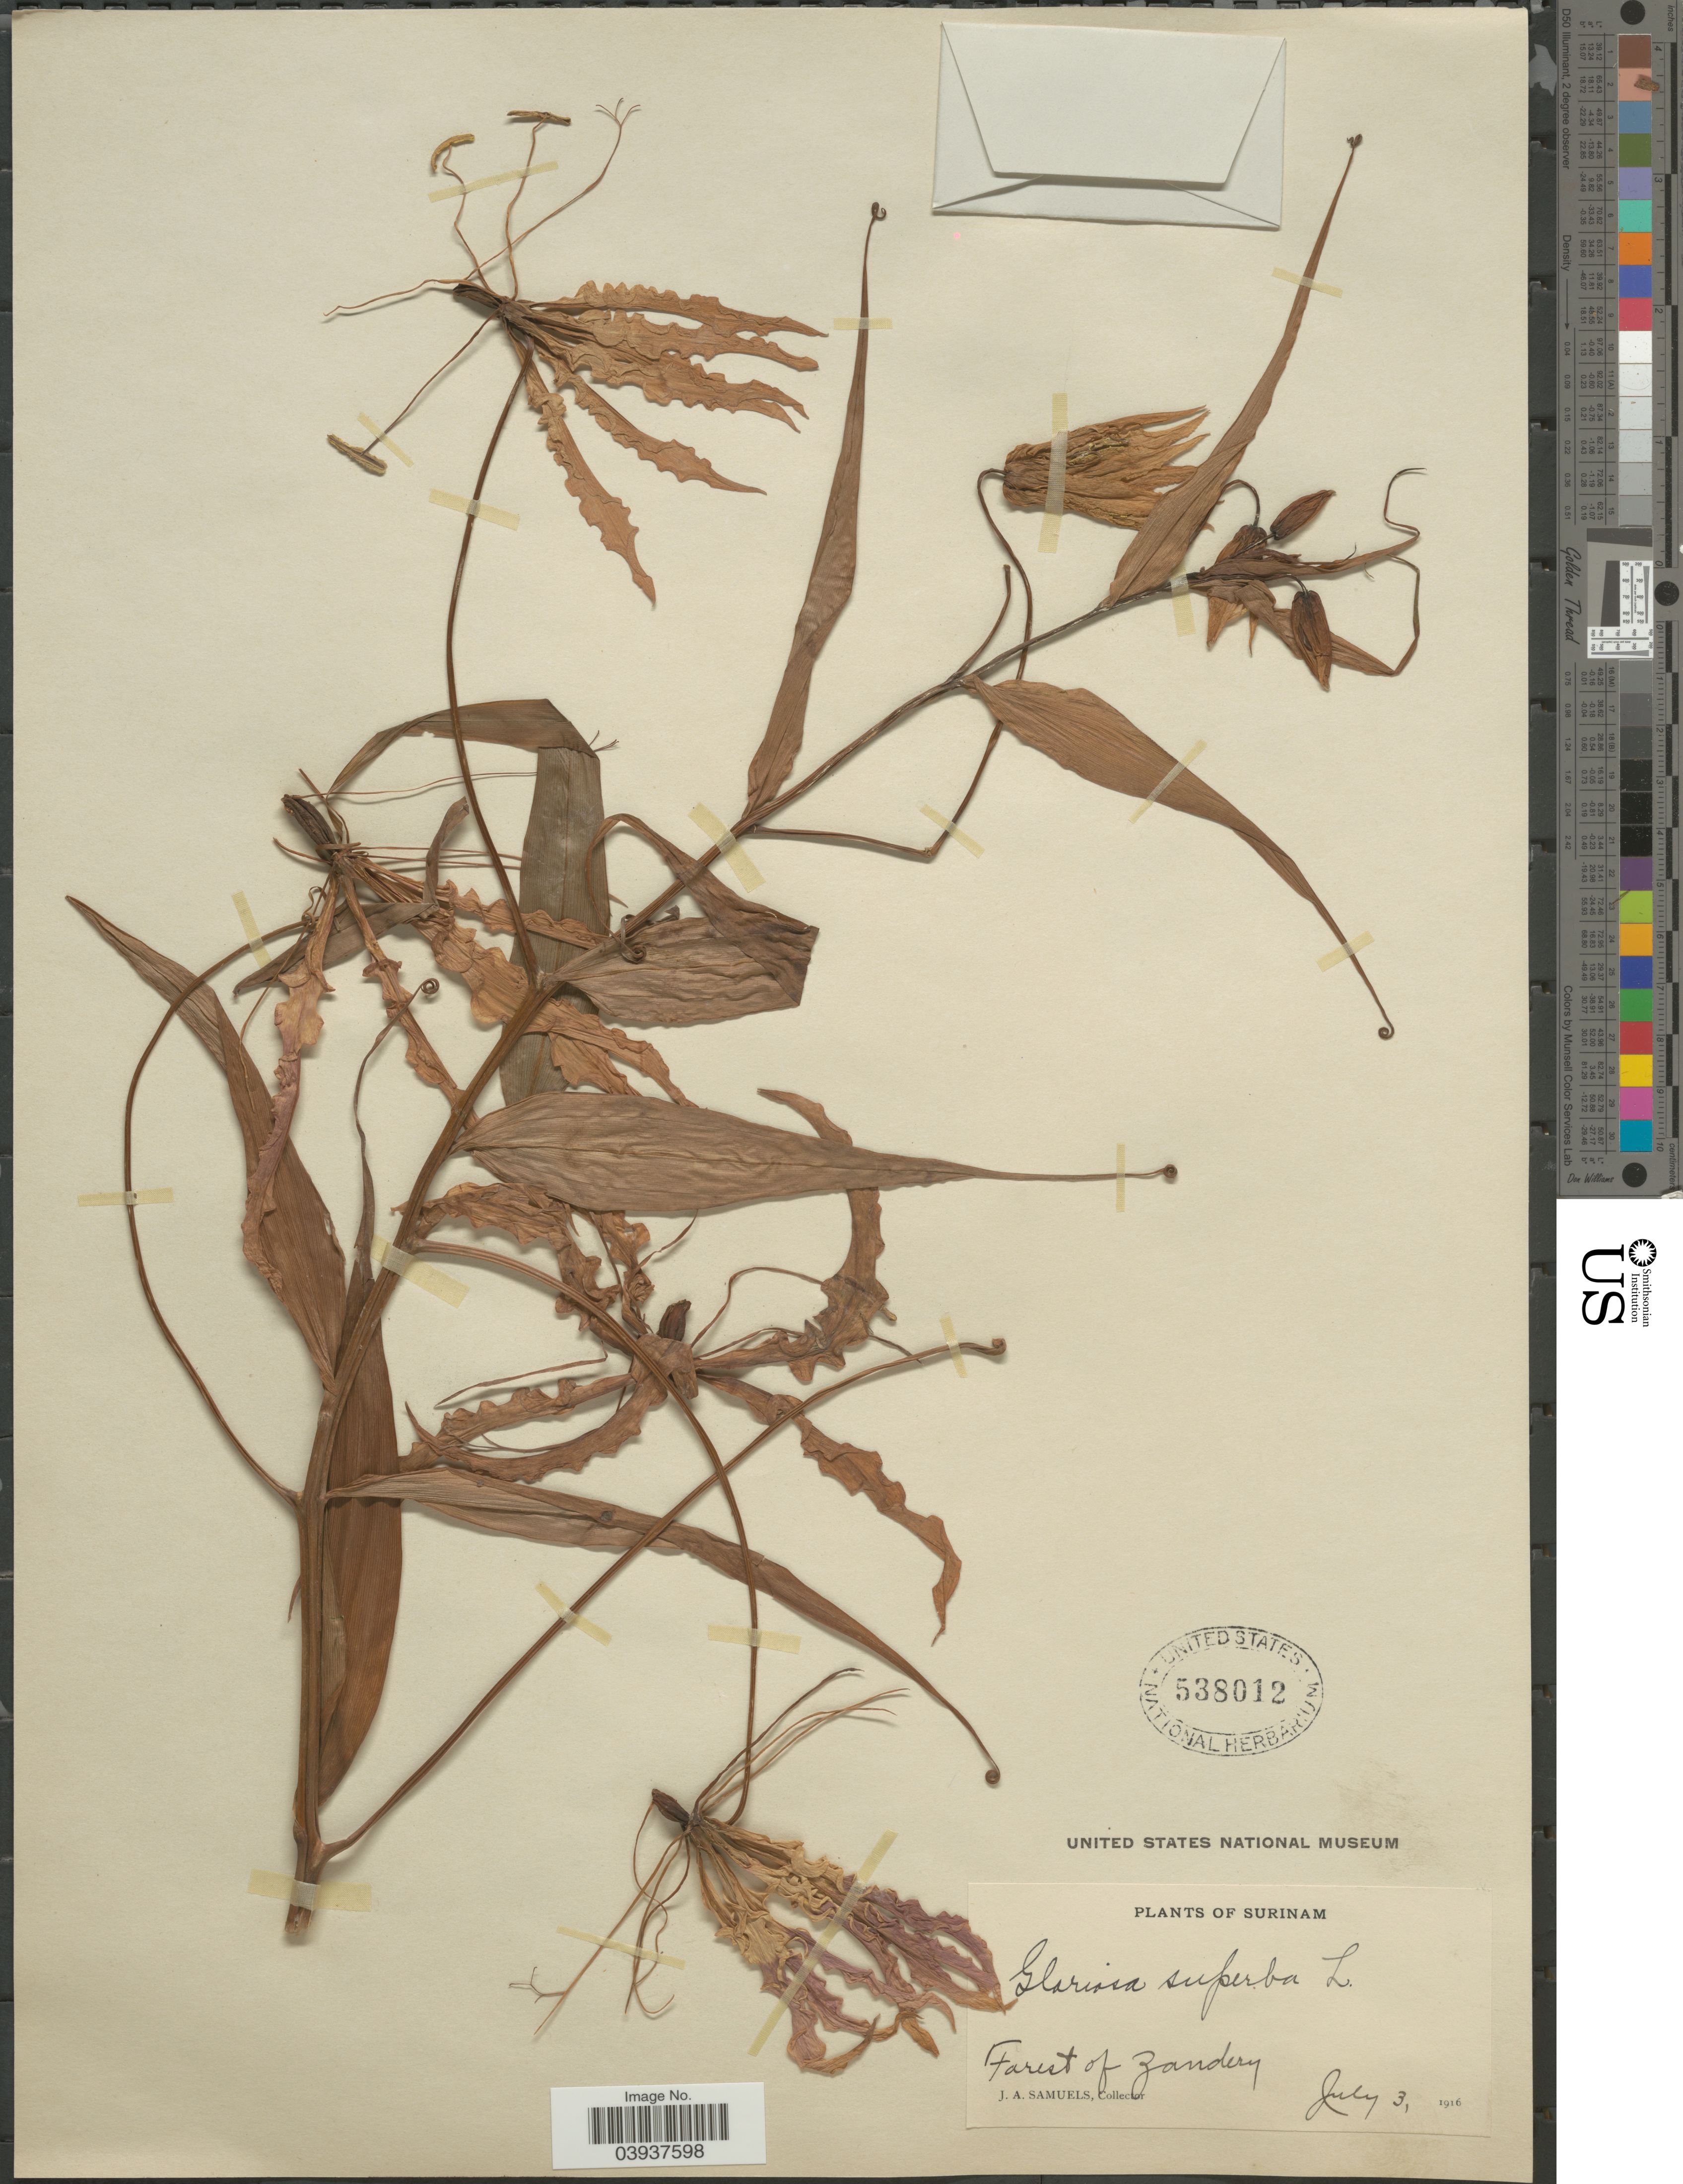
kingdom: Plantae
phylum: Tracheophyta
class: Liliopsida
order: Liliales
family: Colchicaceae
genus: Gloriosa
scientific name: Gloriosa superba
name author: L.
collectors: J. A. Samuels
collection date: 1916-07-03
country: Suriname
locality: Forest of Zanderij.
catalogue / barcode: US 538012